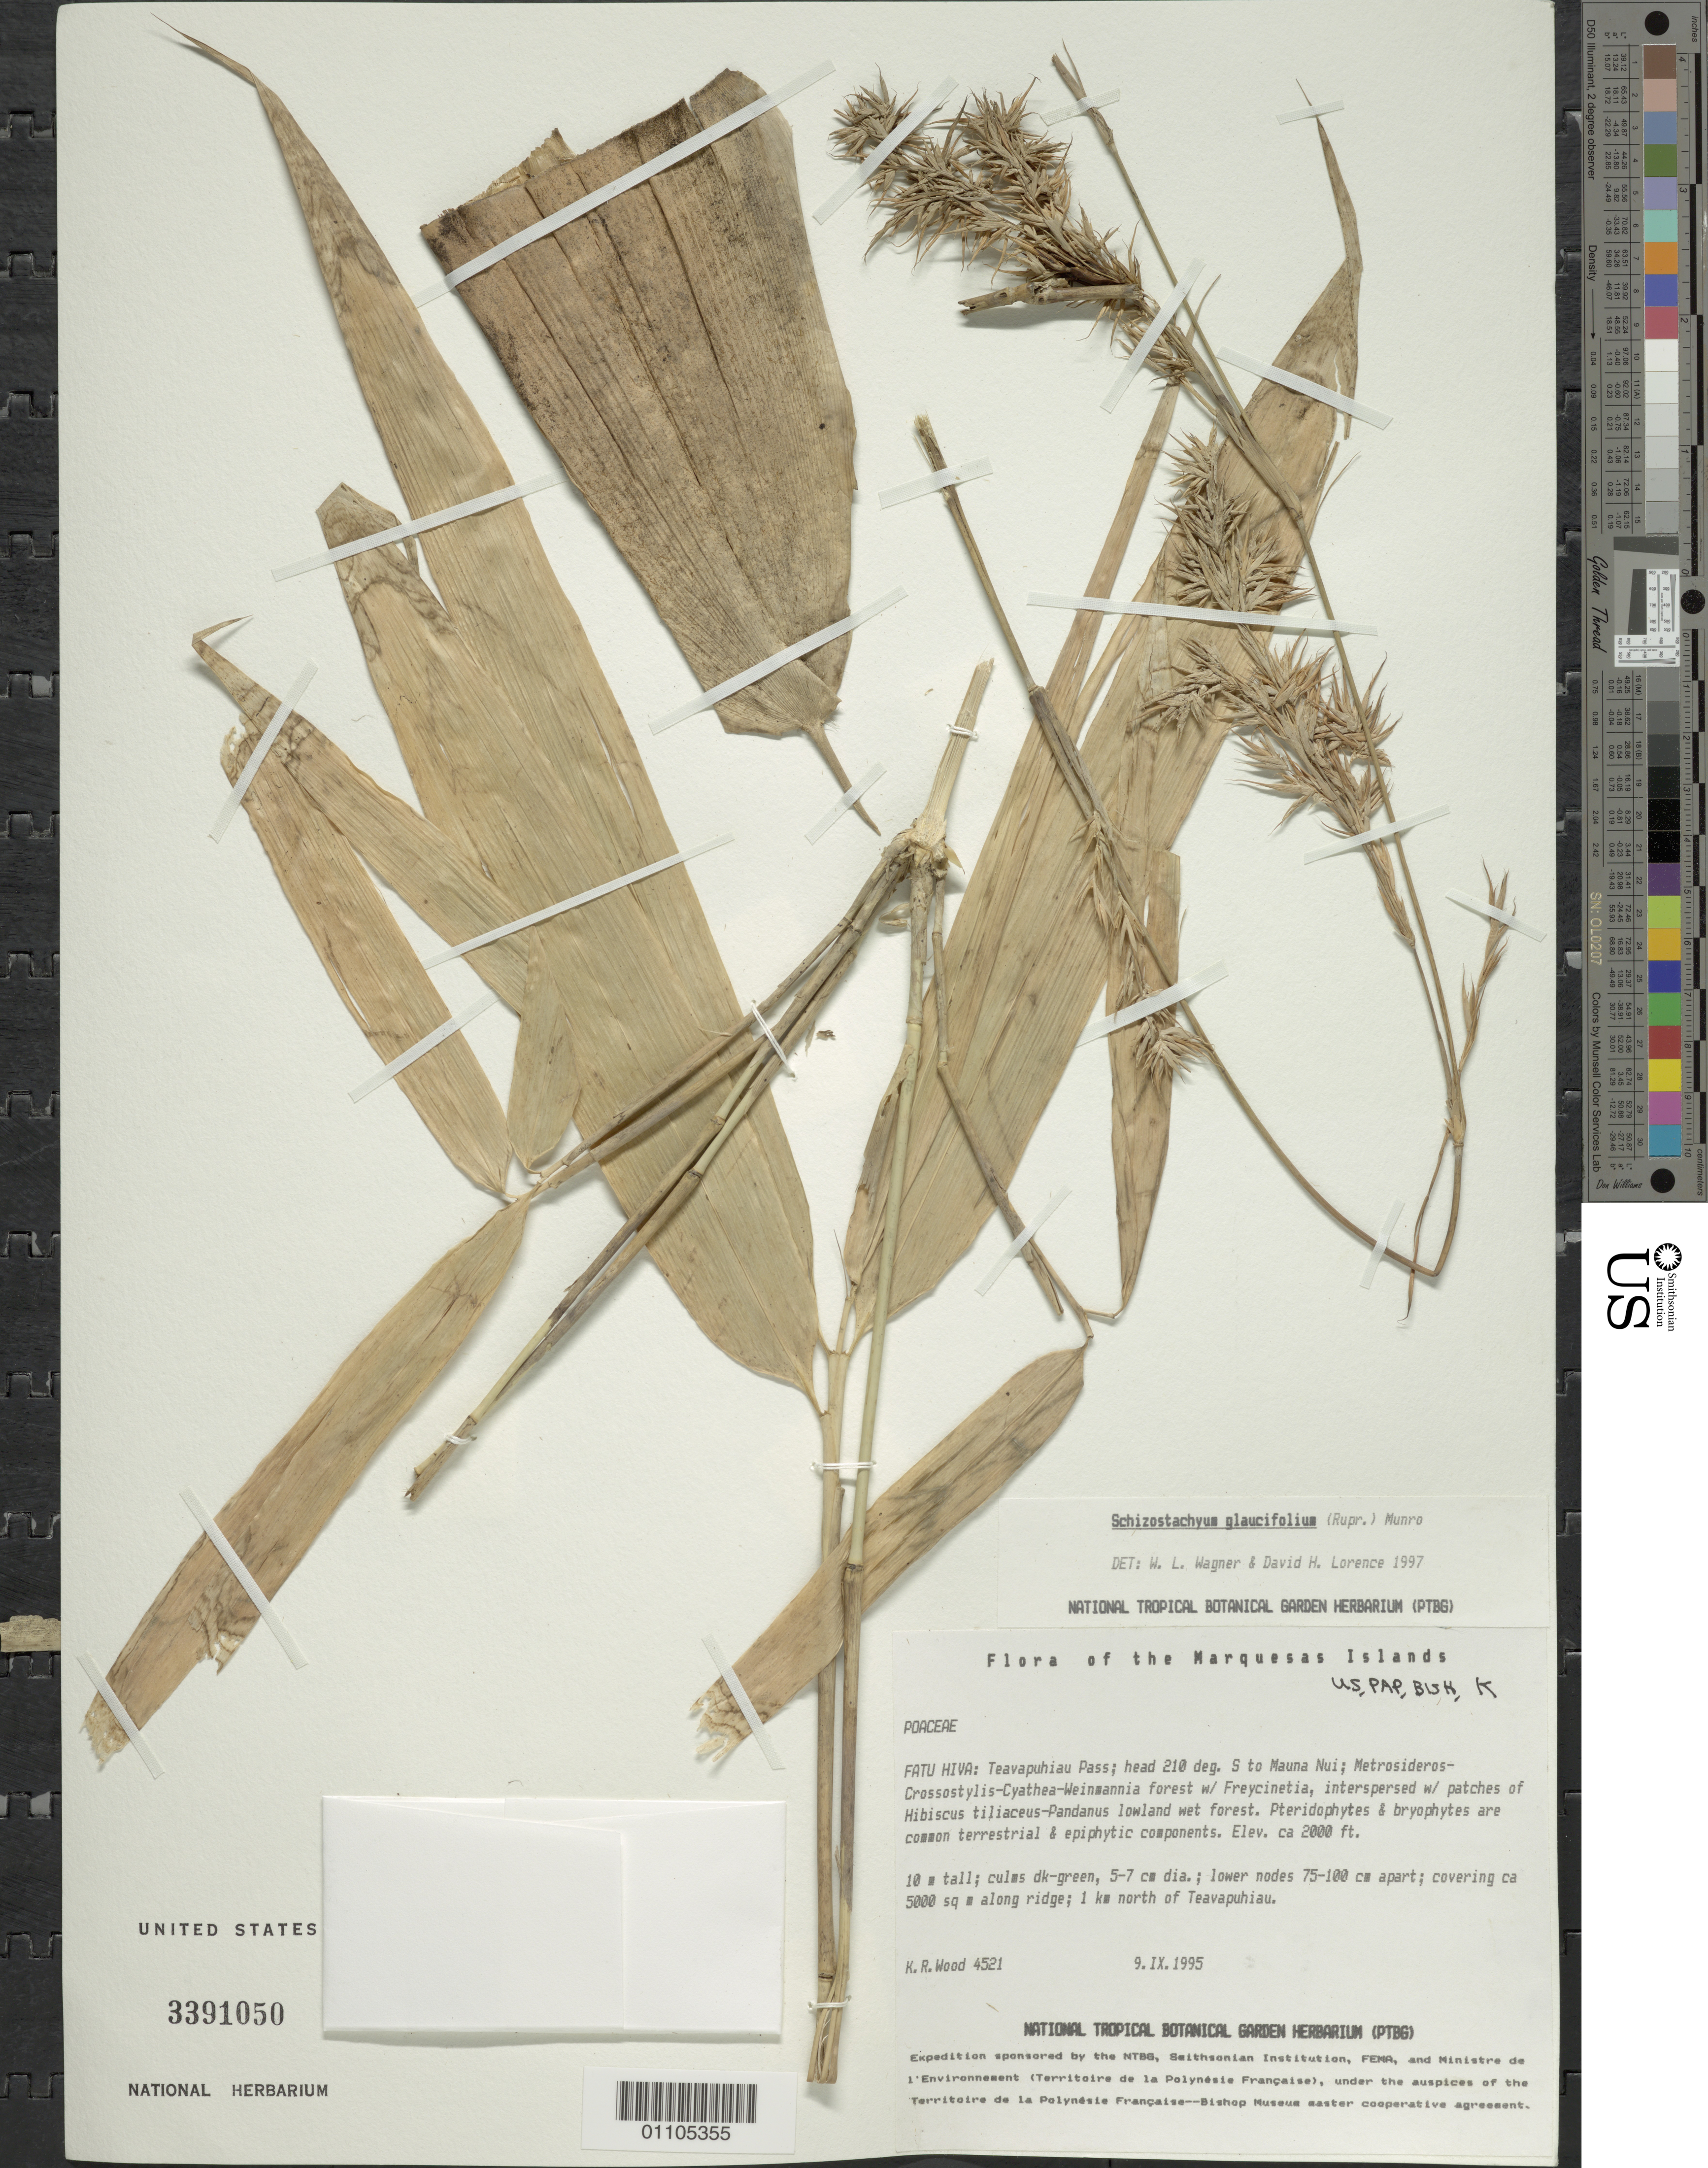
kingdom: Plantae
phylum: Tracheophyta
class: Liliopsida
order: Poales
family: Poaceae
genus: Schizostachyum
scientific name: Schizostachyum glaucifolium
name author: (Rupr.) Munro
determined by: Clayton, D.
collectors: K. R. Wood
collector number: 4521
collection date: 1995-09-09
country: French Polynesia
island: Fatu Hiva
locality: Teavapuhiau Pass, head 210 deg. S to Mauna Nui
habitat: Metrosideros-Crossostylis-Cyathea-Weinmannia w/ Freycinetia, interspersed w/ Hibiscus tiliaceus-Pandanus lowland wet forest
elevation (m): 610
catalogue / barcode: US 3391050